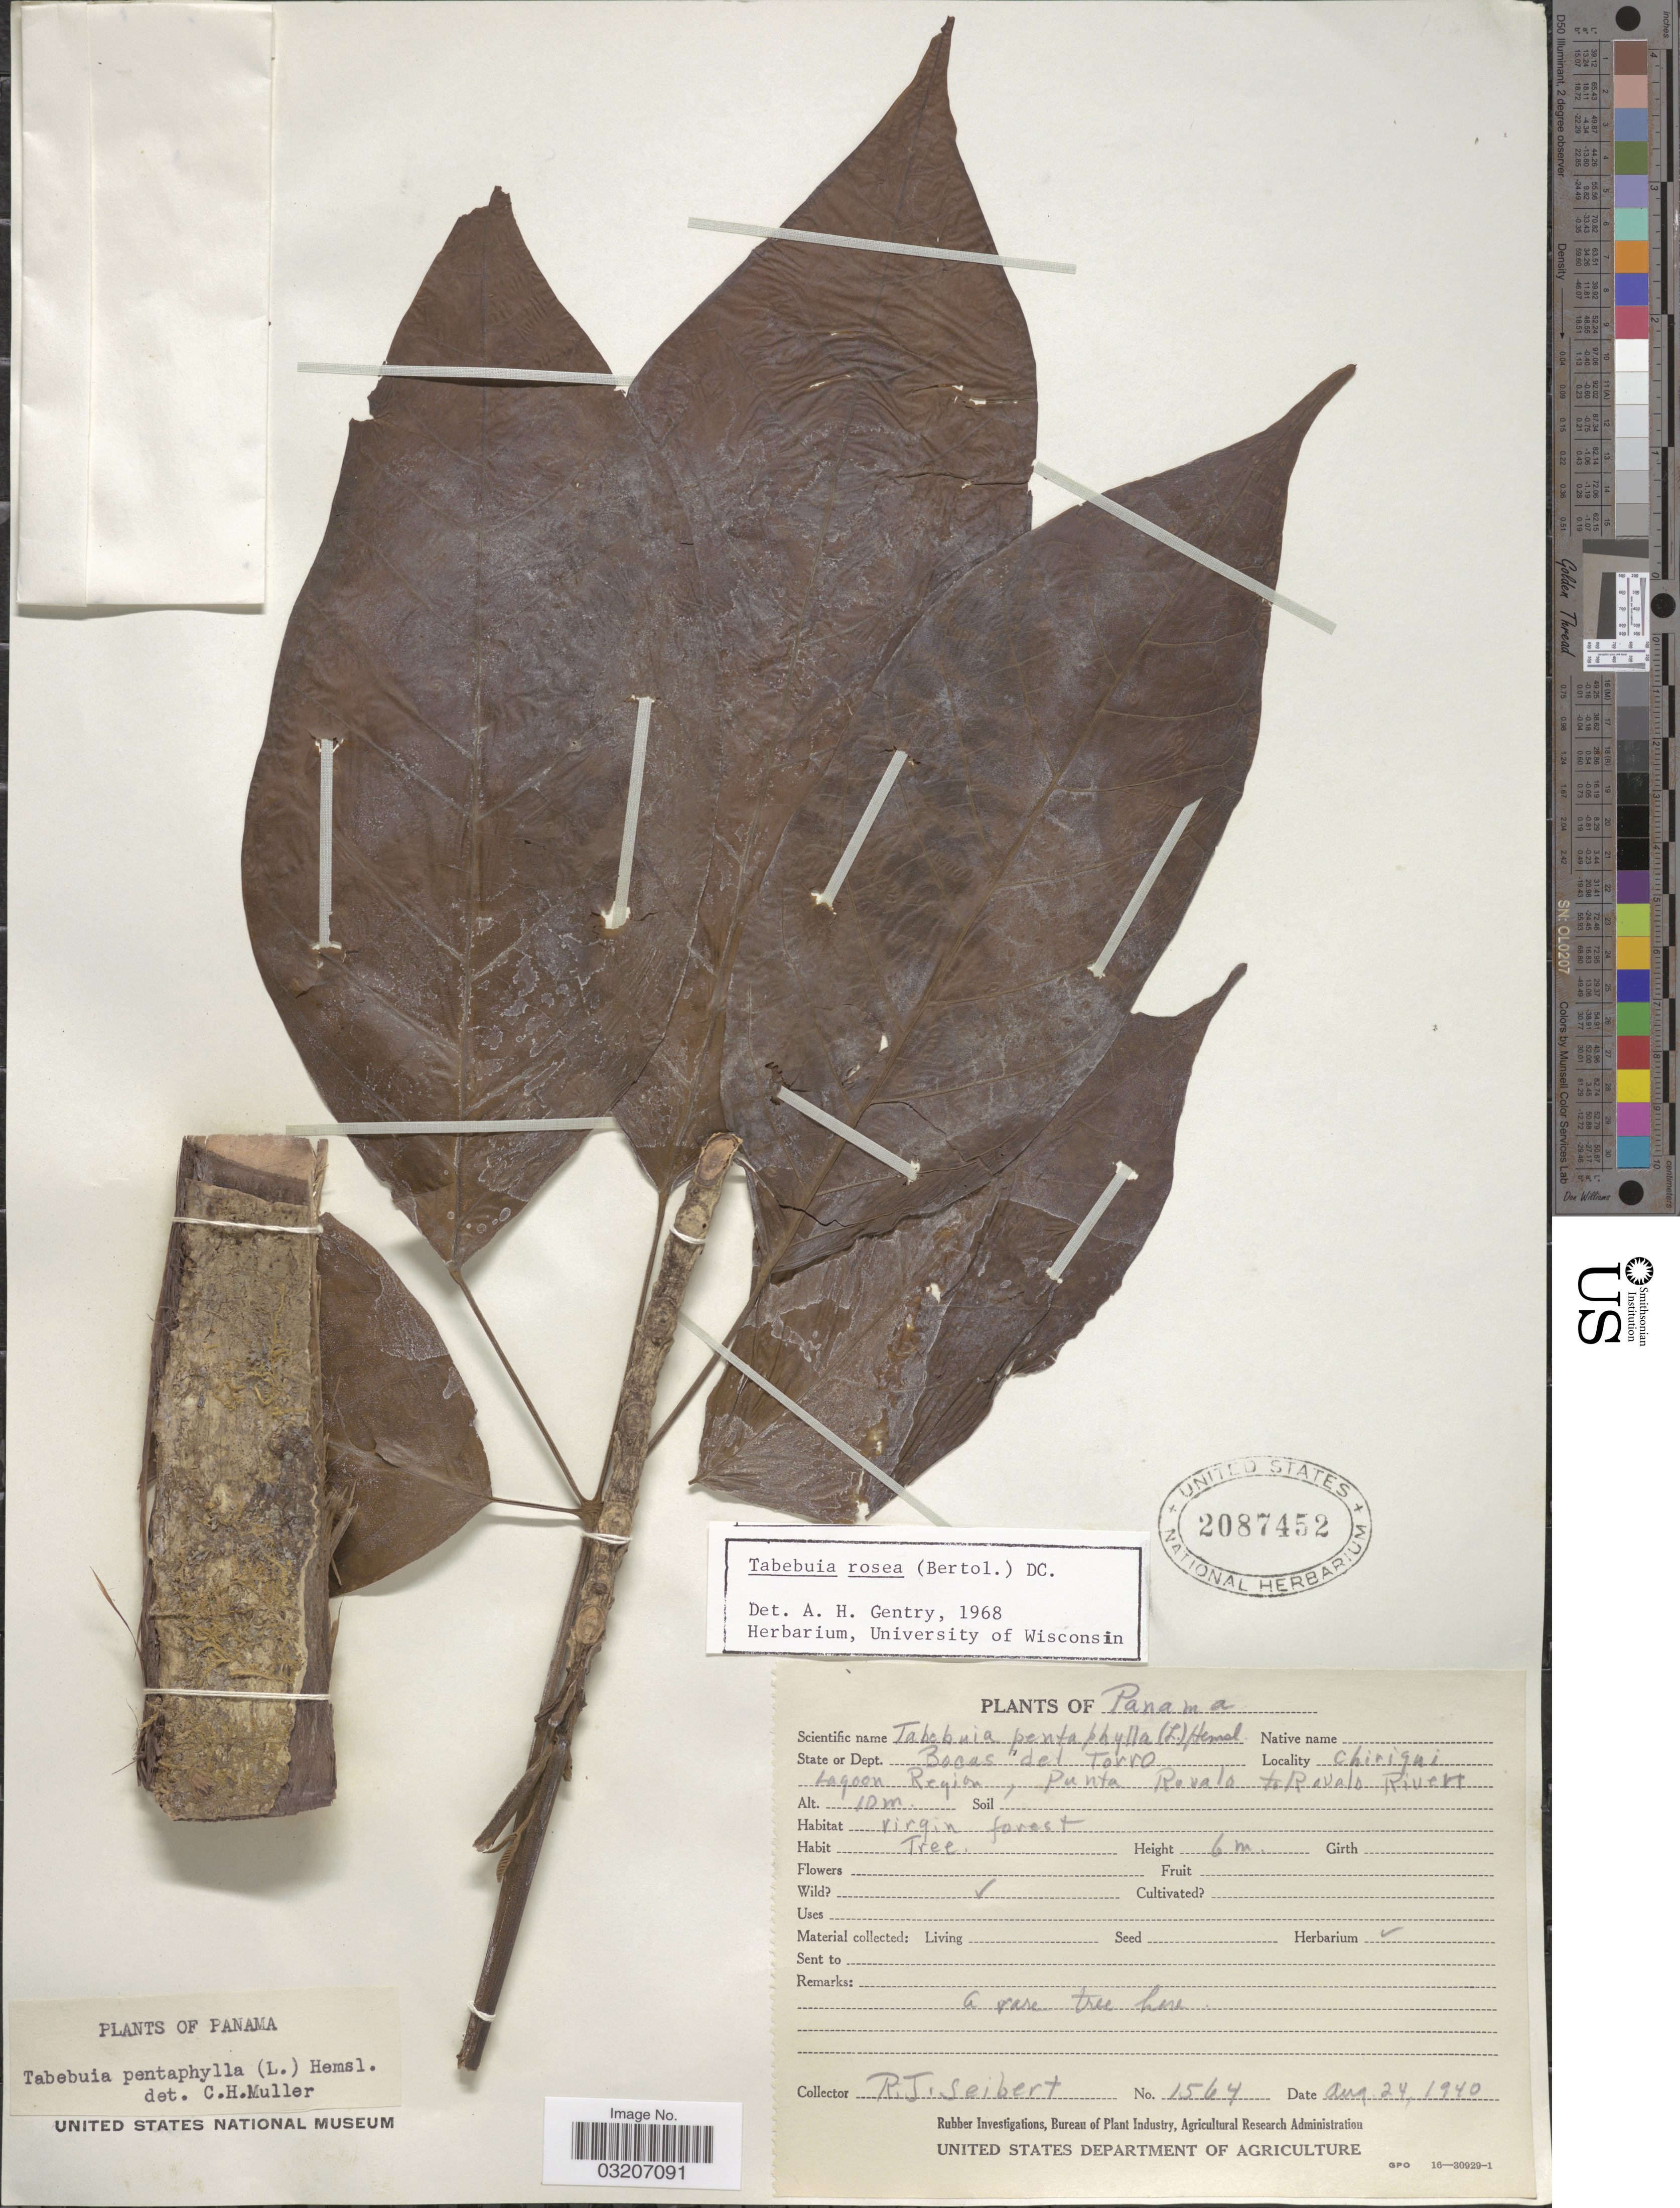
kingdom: Plantae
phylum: Tracheophyta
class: Magnoliopsida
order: Lamiales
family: Bignoniaceae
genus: Tabebuia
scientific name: Tabebuia rosea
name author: (Bertol.) DC.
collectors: R. J. Seibert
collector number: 1564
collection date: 1940-08-24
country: Panama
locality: Dept. Bocas del Torro. Chiriqui. Lagoon Region, Punta Rovalo to Rovalo River.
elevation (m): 10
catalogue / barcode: US 2087452